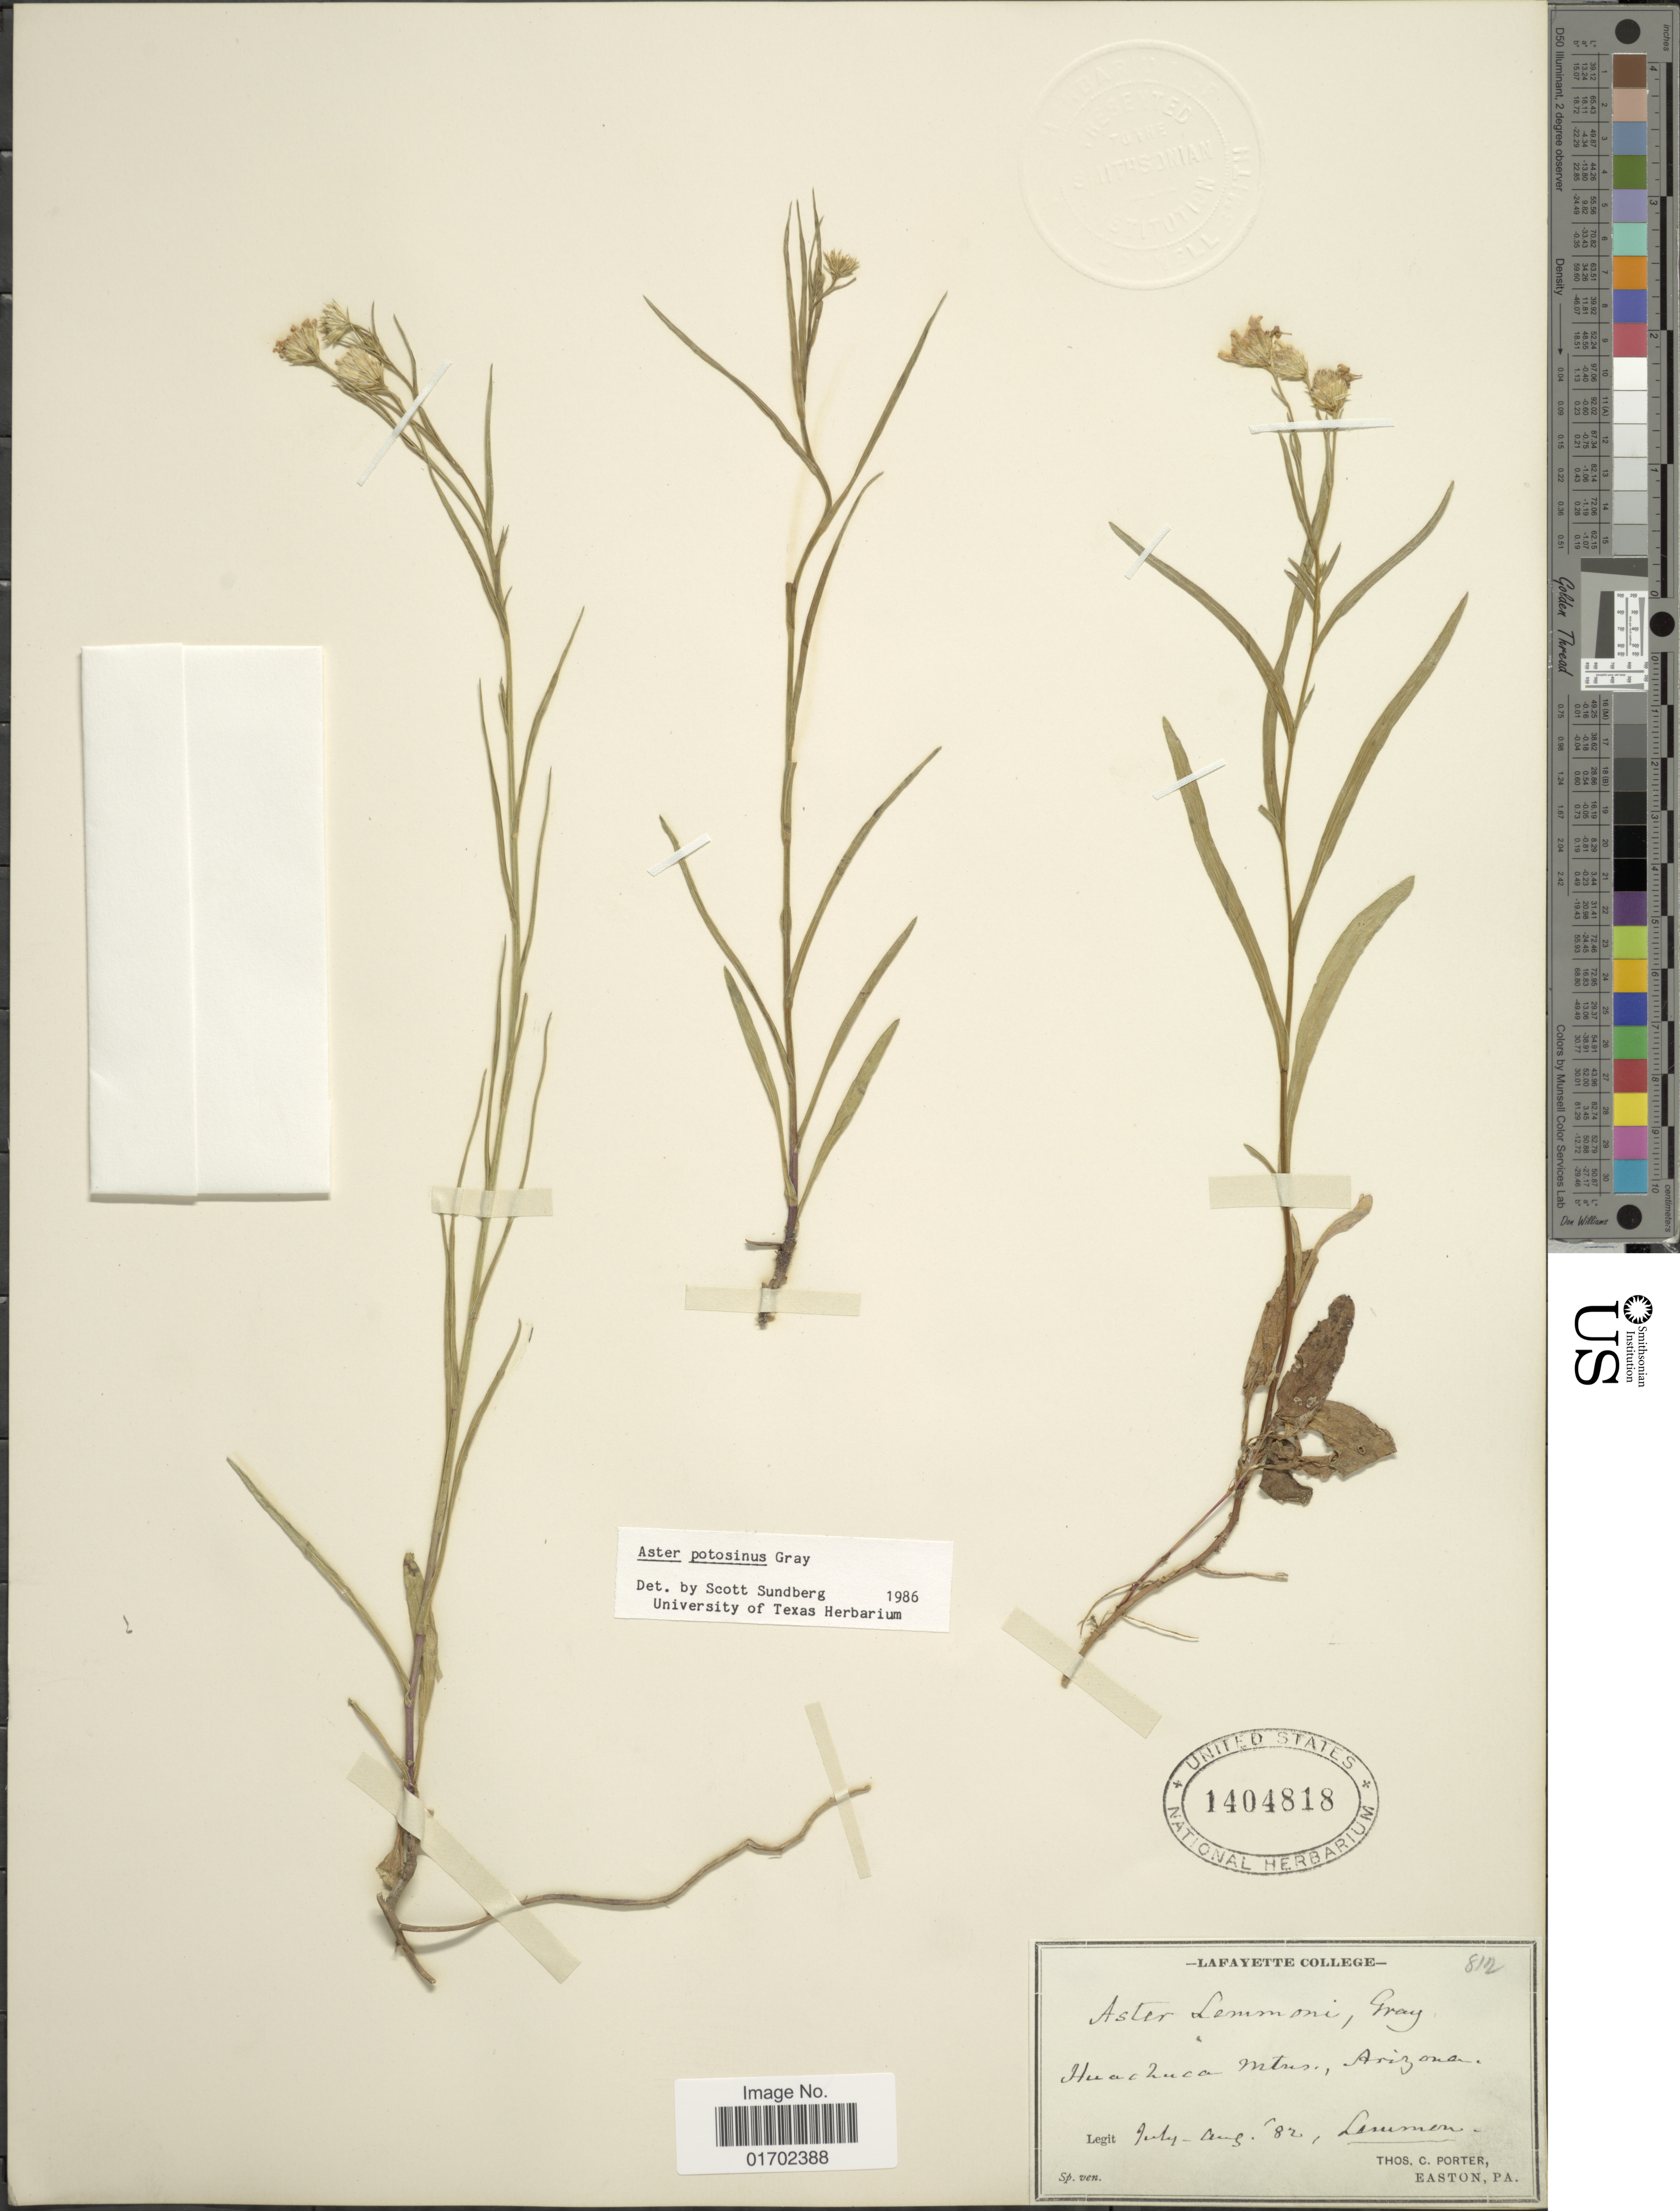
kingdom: Plantae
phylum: Tracheophyta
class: Magnoliopsida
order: Asterales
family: Asteraceae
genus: Symphyotrichum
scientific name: Symphyotrichum potosinum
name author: (A. Gray) G.L. Nesom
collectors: -- Lemmon & T. C. Porter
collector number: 812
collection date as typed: Transcribed d/m/y: /7/82 to /8/82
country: United States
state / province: Arizona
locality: Huachuca Mtns., Arizona.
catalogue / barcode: US 1404818